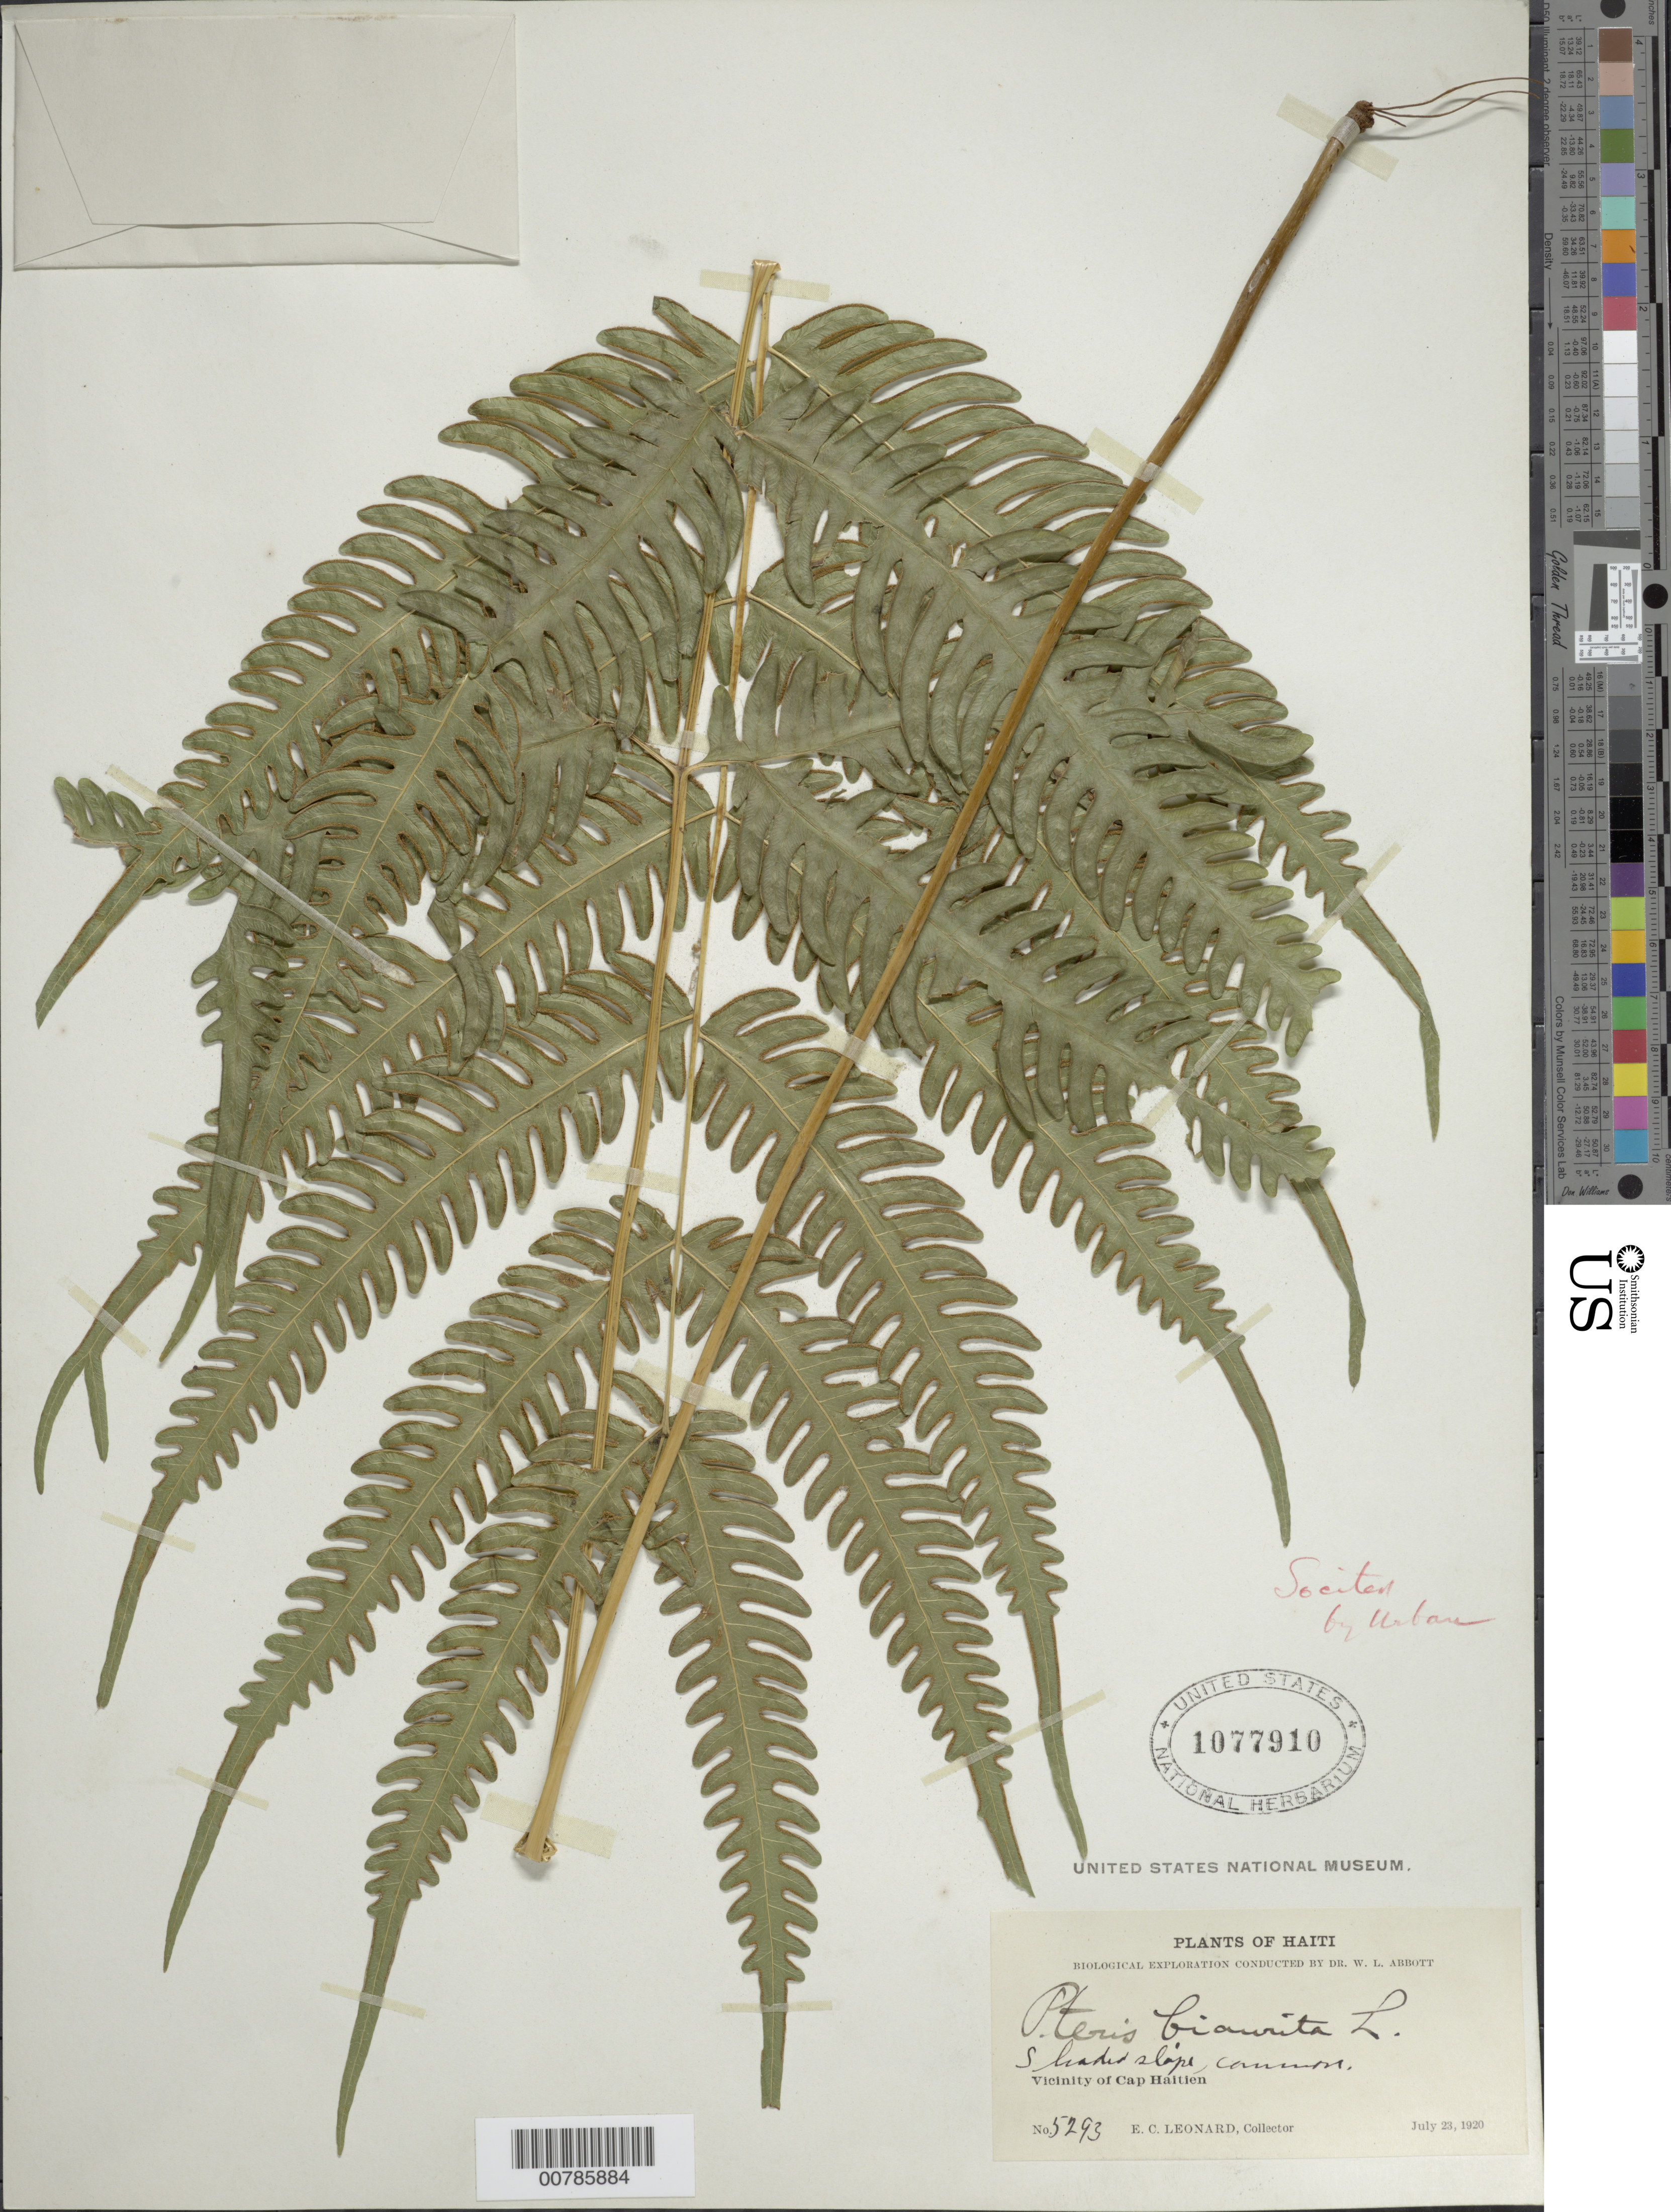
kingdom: Plantae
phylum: Tracheophyta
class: Polypodiopsida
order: Polypodiales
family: Pteridaceae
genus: Pteris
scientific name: Pteris biaurita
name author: L.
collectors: E. C. Leonard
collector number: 5293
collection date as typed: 23 Jul 1920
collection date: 1920-07-23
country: Haiti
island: Hispaniola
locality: Cap Haitien, vicinity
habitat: Shaded slope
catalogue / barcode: US 1077910